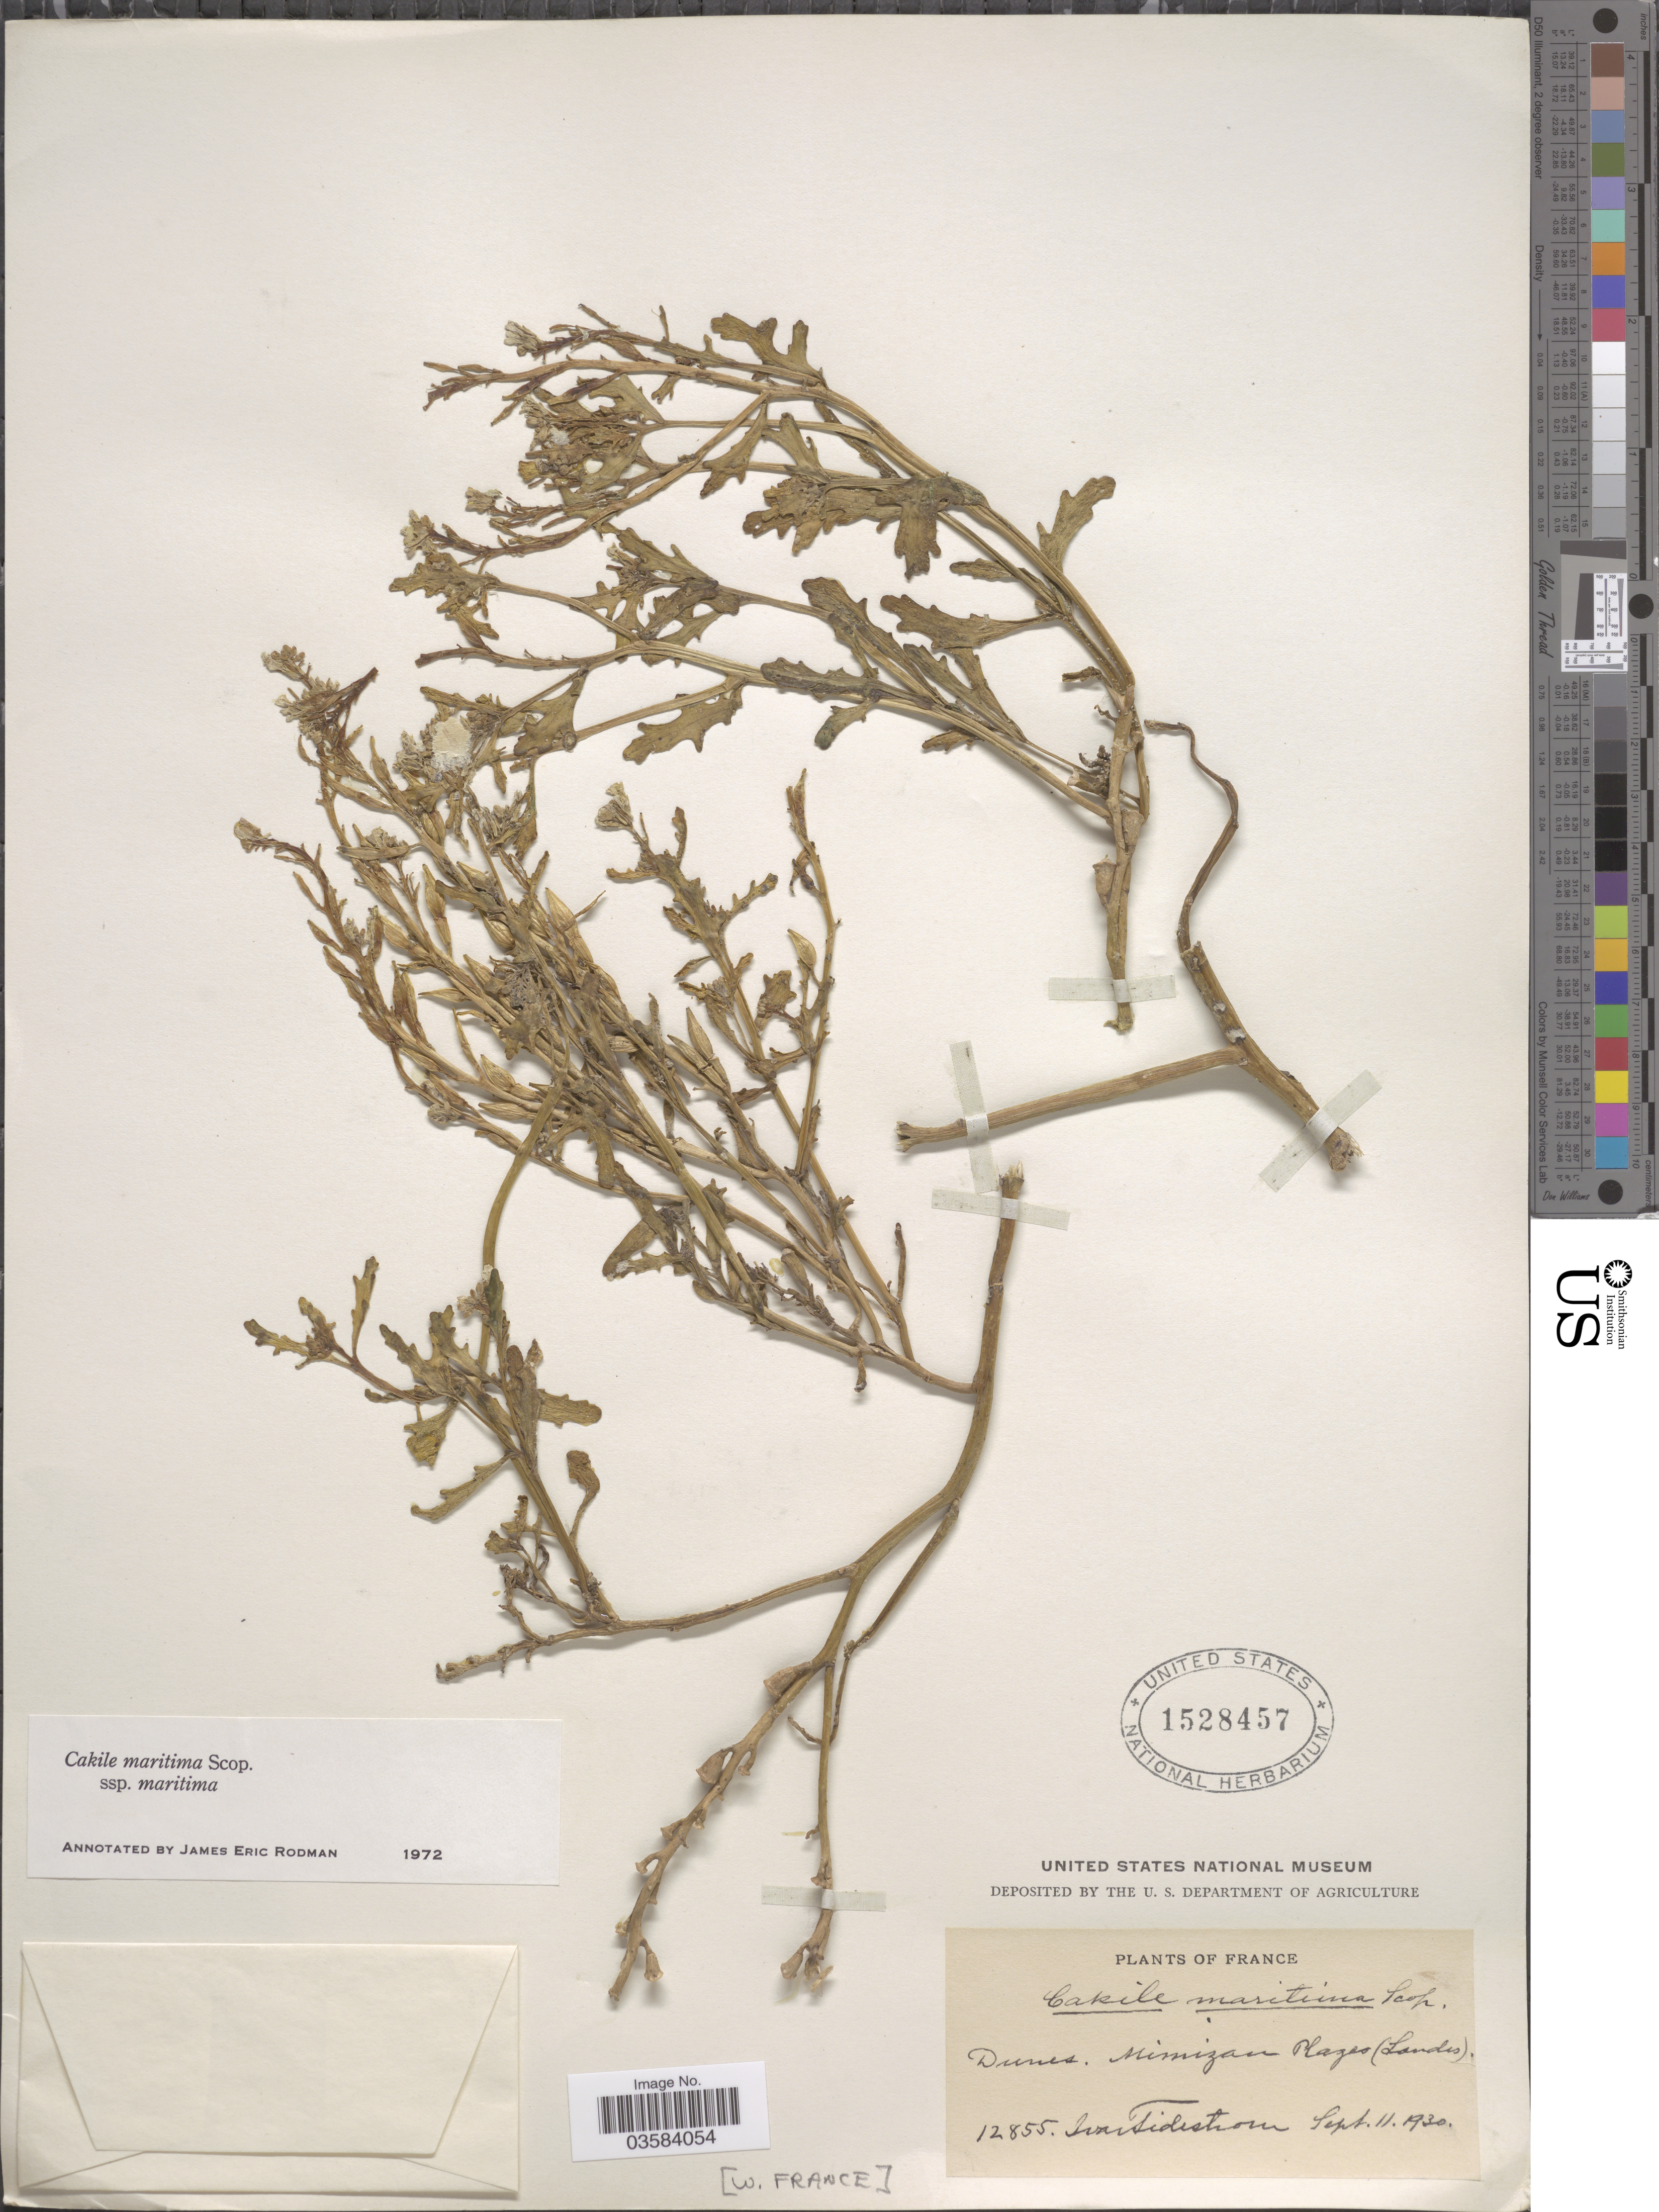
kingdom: Plantae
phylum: Tracheophyta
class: Magnoliopsida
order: Brassicales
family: Brassicaceae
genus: Cakile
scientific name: Cakile maritima subsp. maritima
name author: Scop.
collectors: I. F. Tidestrom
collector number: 12855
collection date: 1930-09-11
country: France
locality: Dunes. Mimizan Plages (Landes). [W. France].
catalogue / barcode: US 1528457